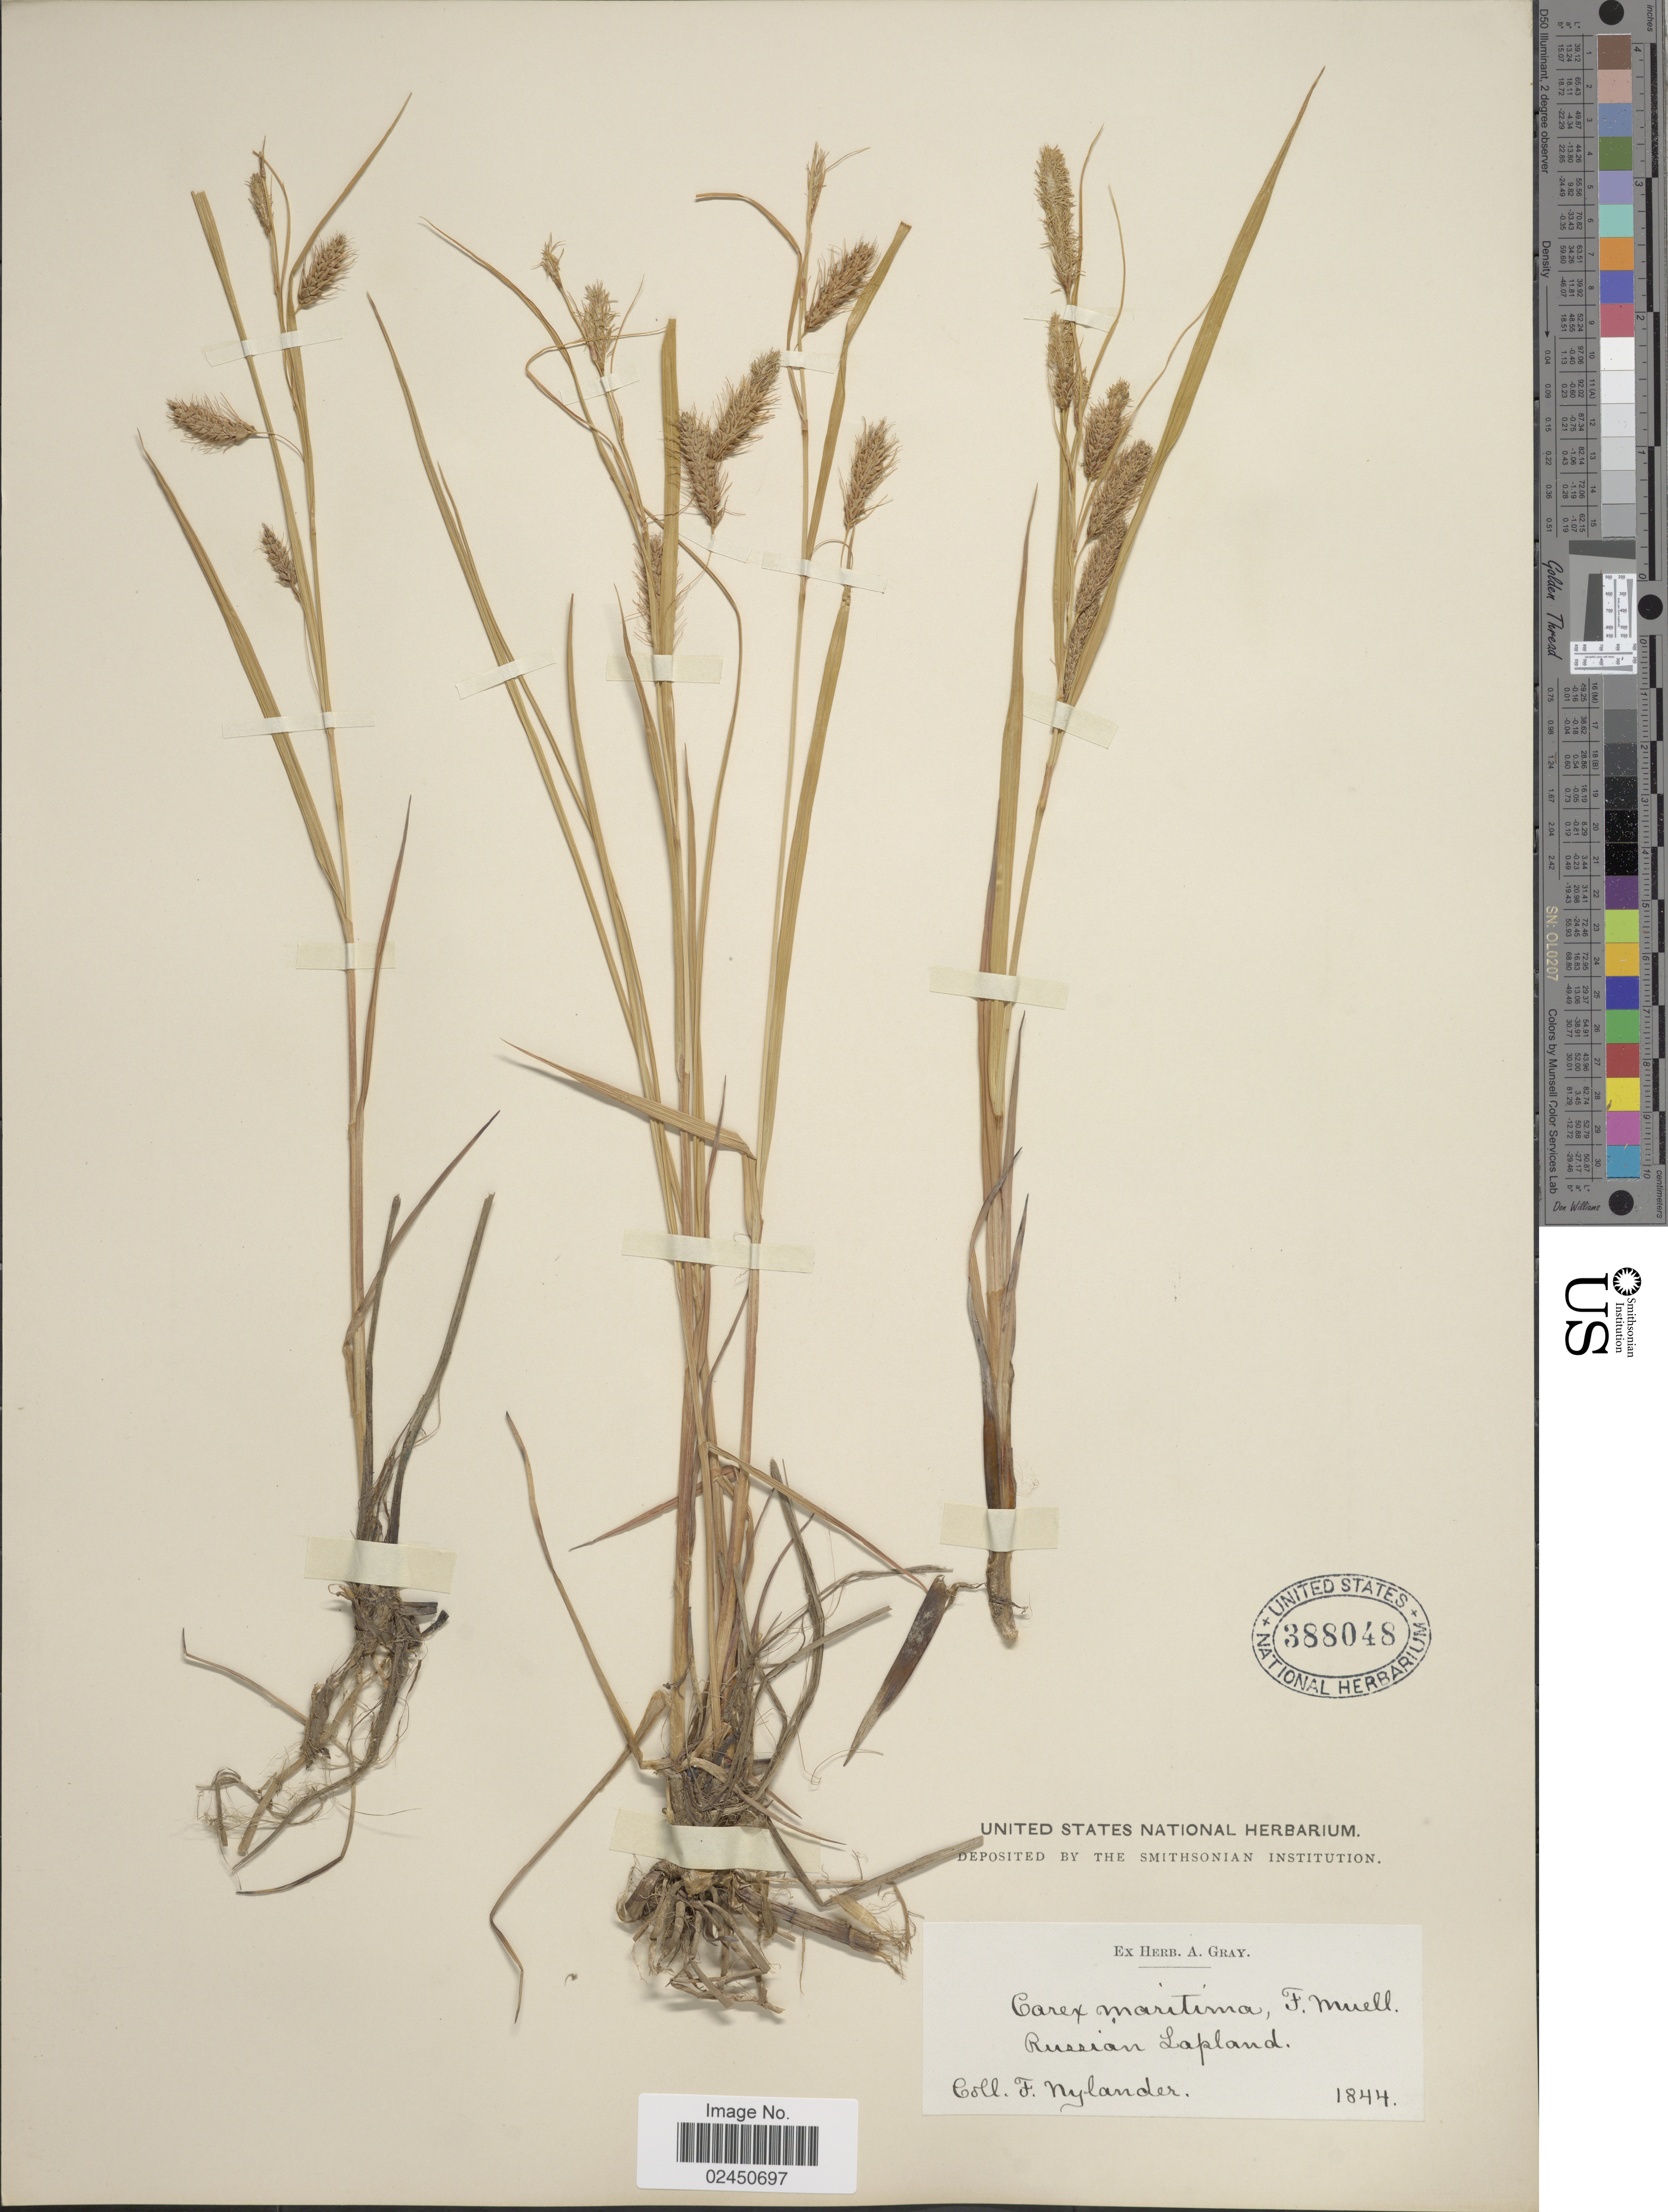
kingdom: Plantae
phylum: Tracheophyta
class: Liliopsida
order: Poales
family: Cyperaceae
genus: Carex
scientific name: Carex maritima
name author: Gunnerus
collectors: F. Nylander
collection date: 1844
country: Finland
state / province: Lappi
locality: Russian Lapland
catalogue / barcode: US 388048